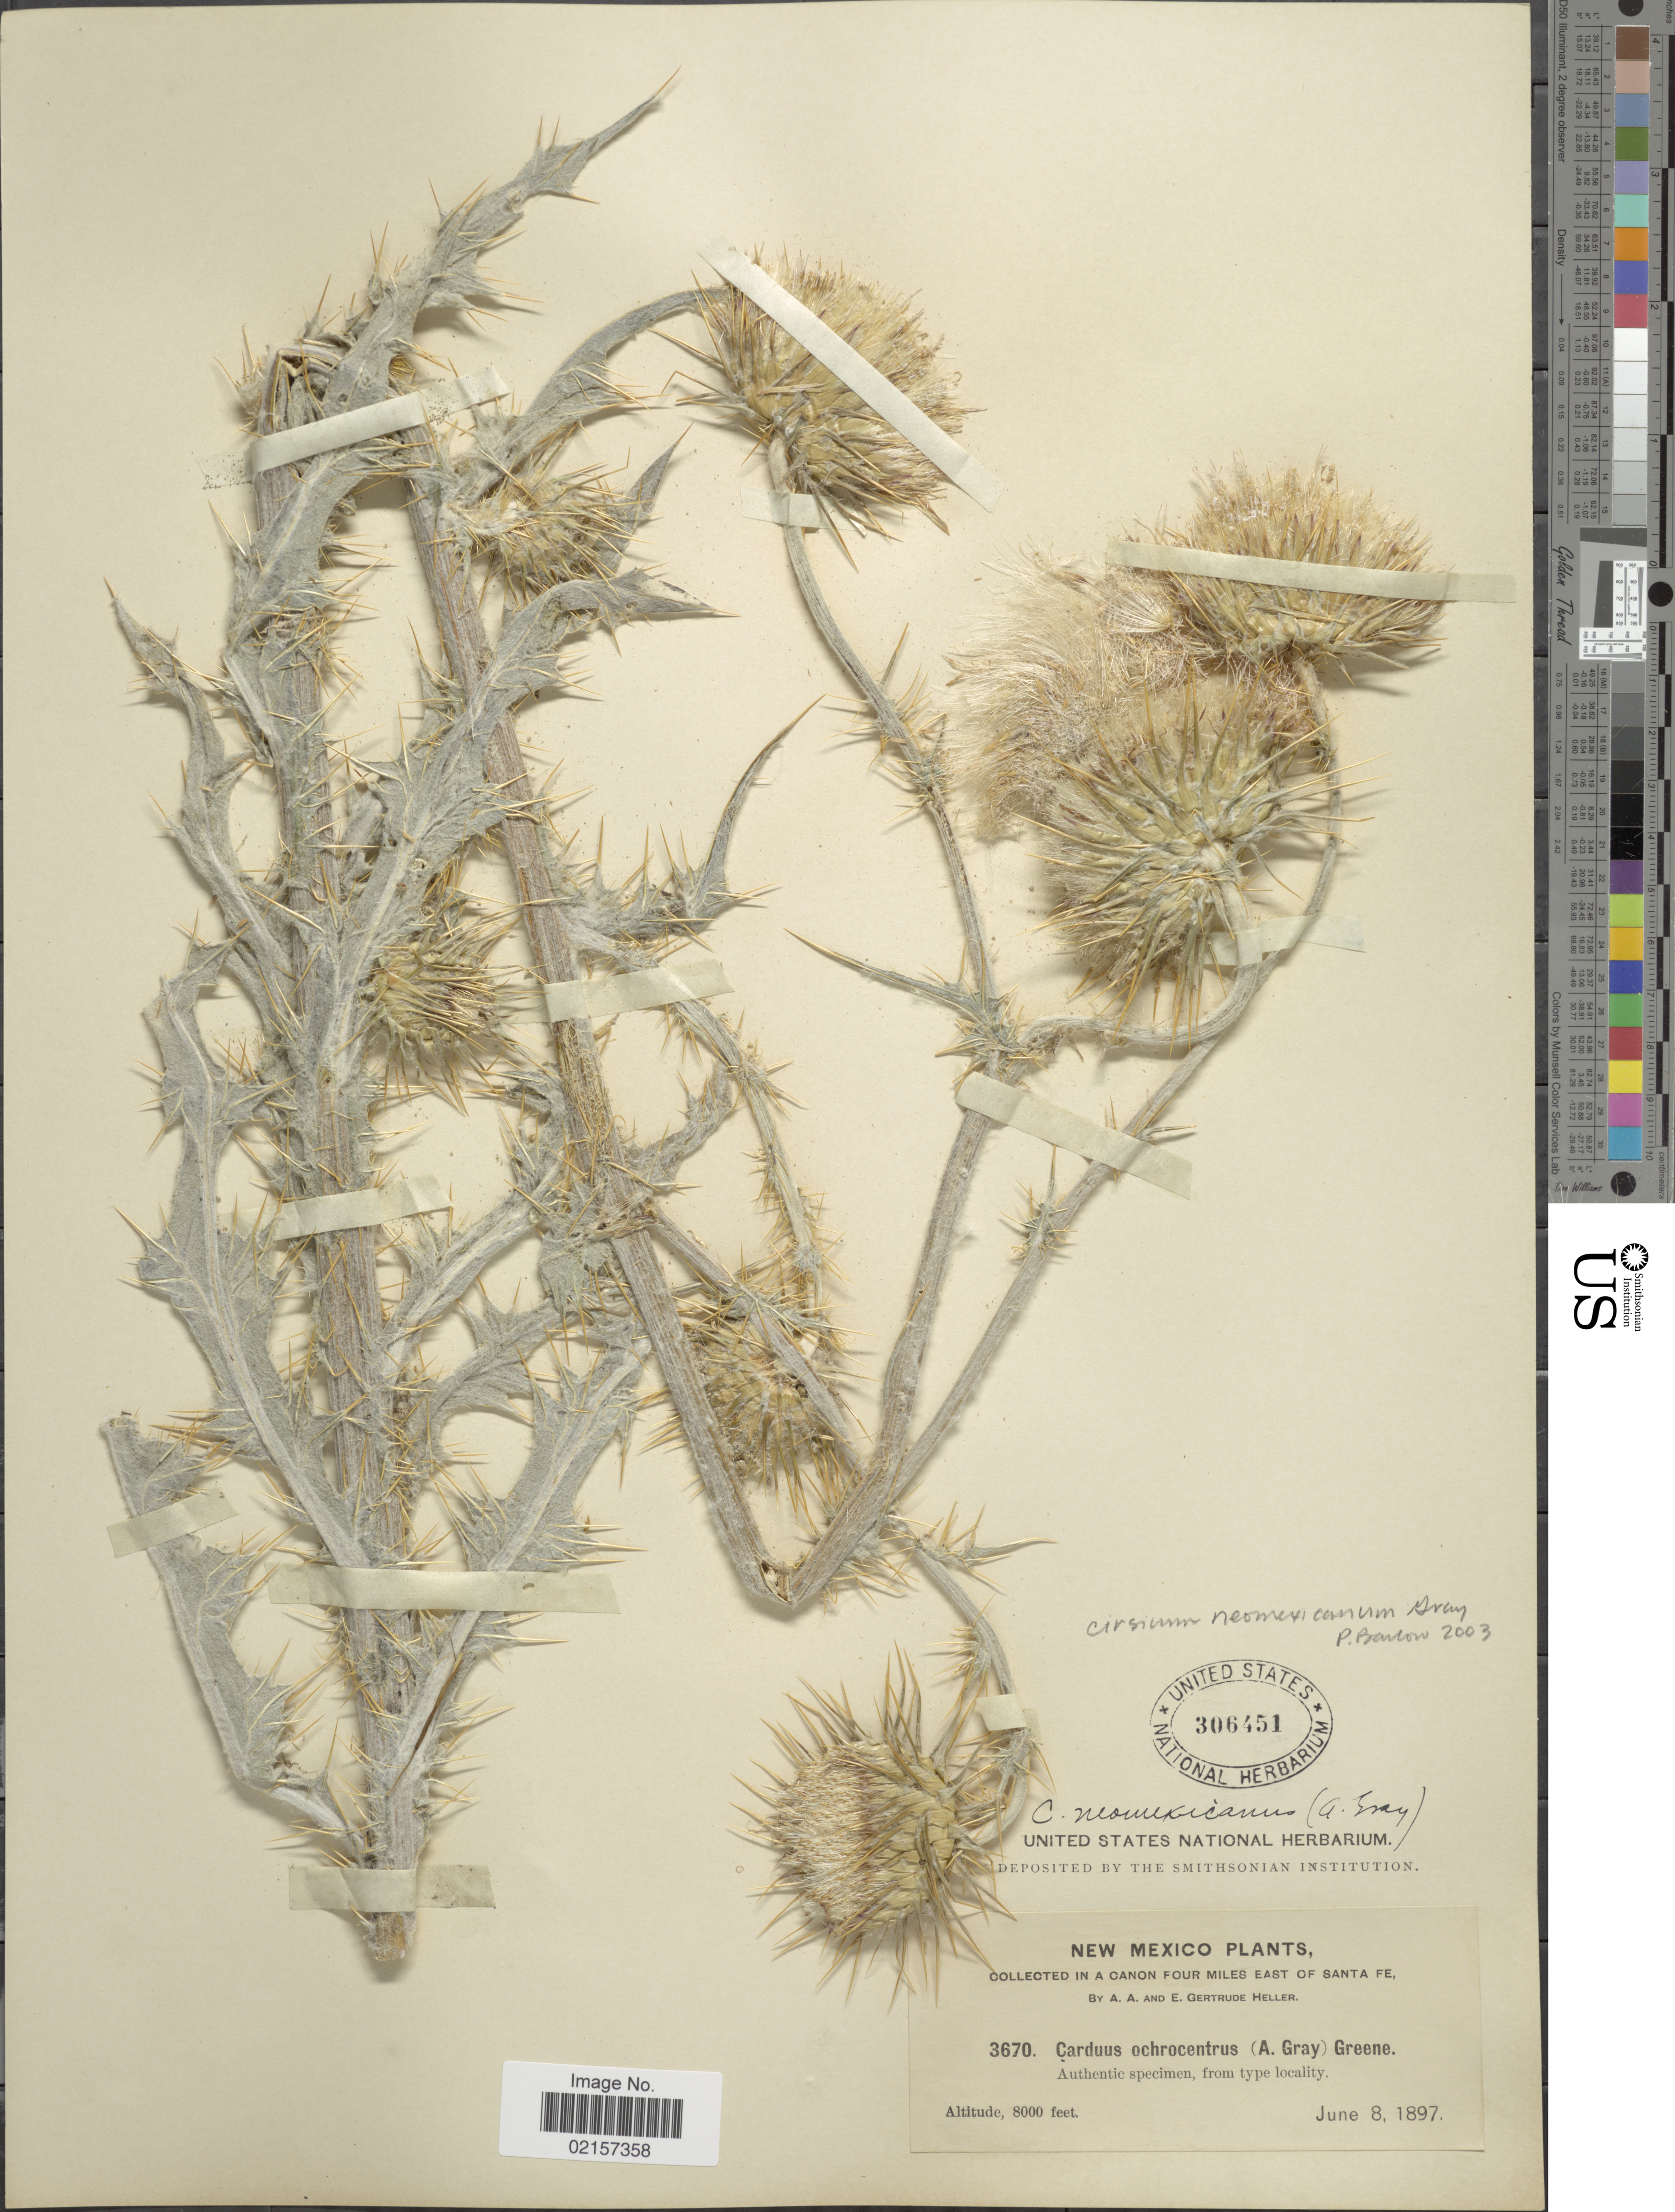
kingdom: Plantae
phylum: Tracheophyta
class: Magnoliopsida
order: Asterales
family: Asteraceae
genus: Cirsium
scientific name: Cirsium neomexicanum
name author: A. Gray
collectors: A. A. Heller & E. G. Heller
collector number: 3670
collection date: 1897-06-08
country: United States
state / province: New Mexico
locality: Canon four miles East of Santa Fe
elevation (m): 244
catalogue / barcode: US 306451